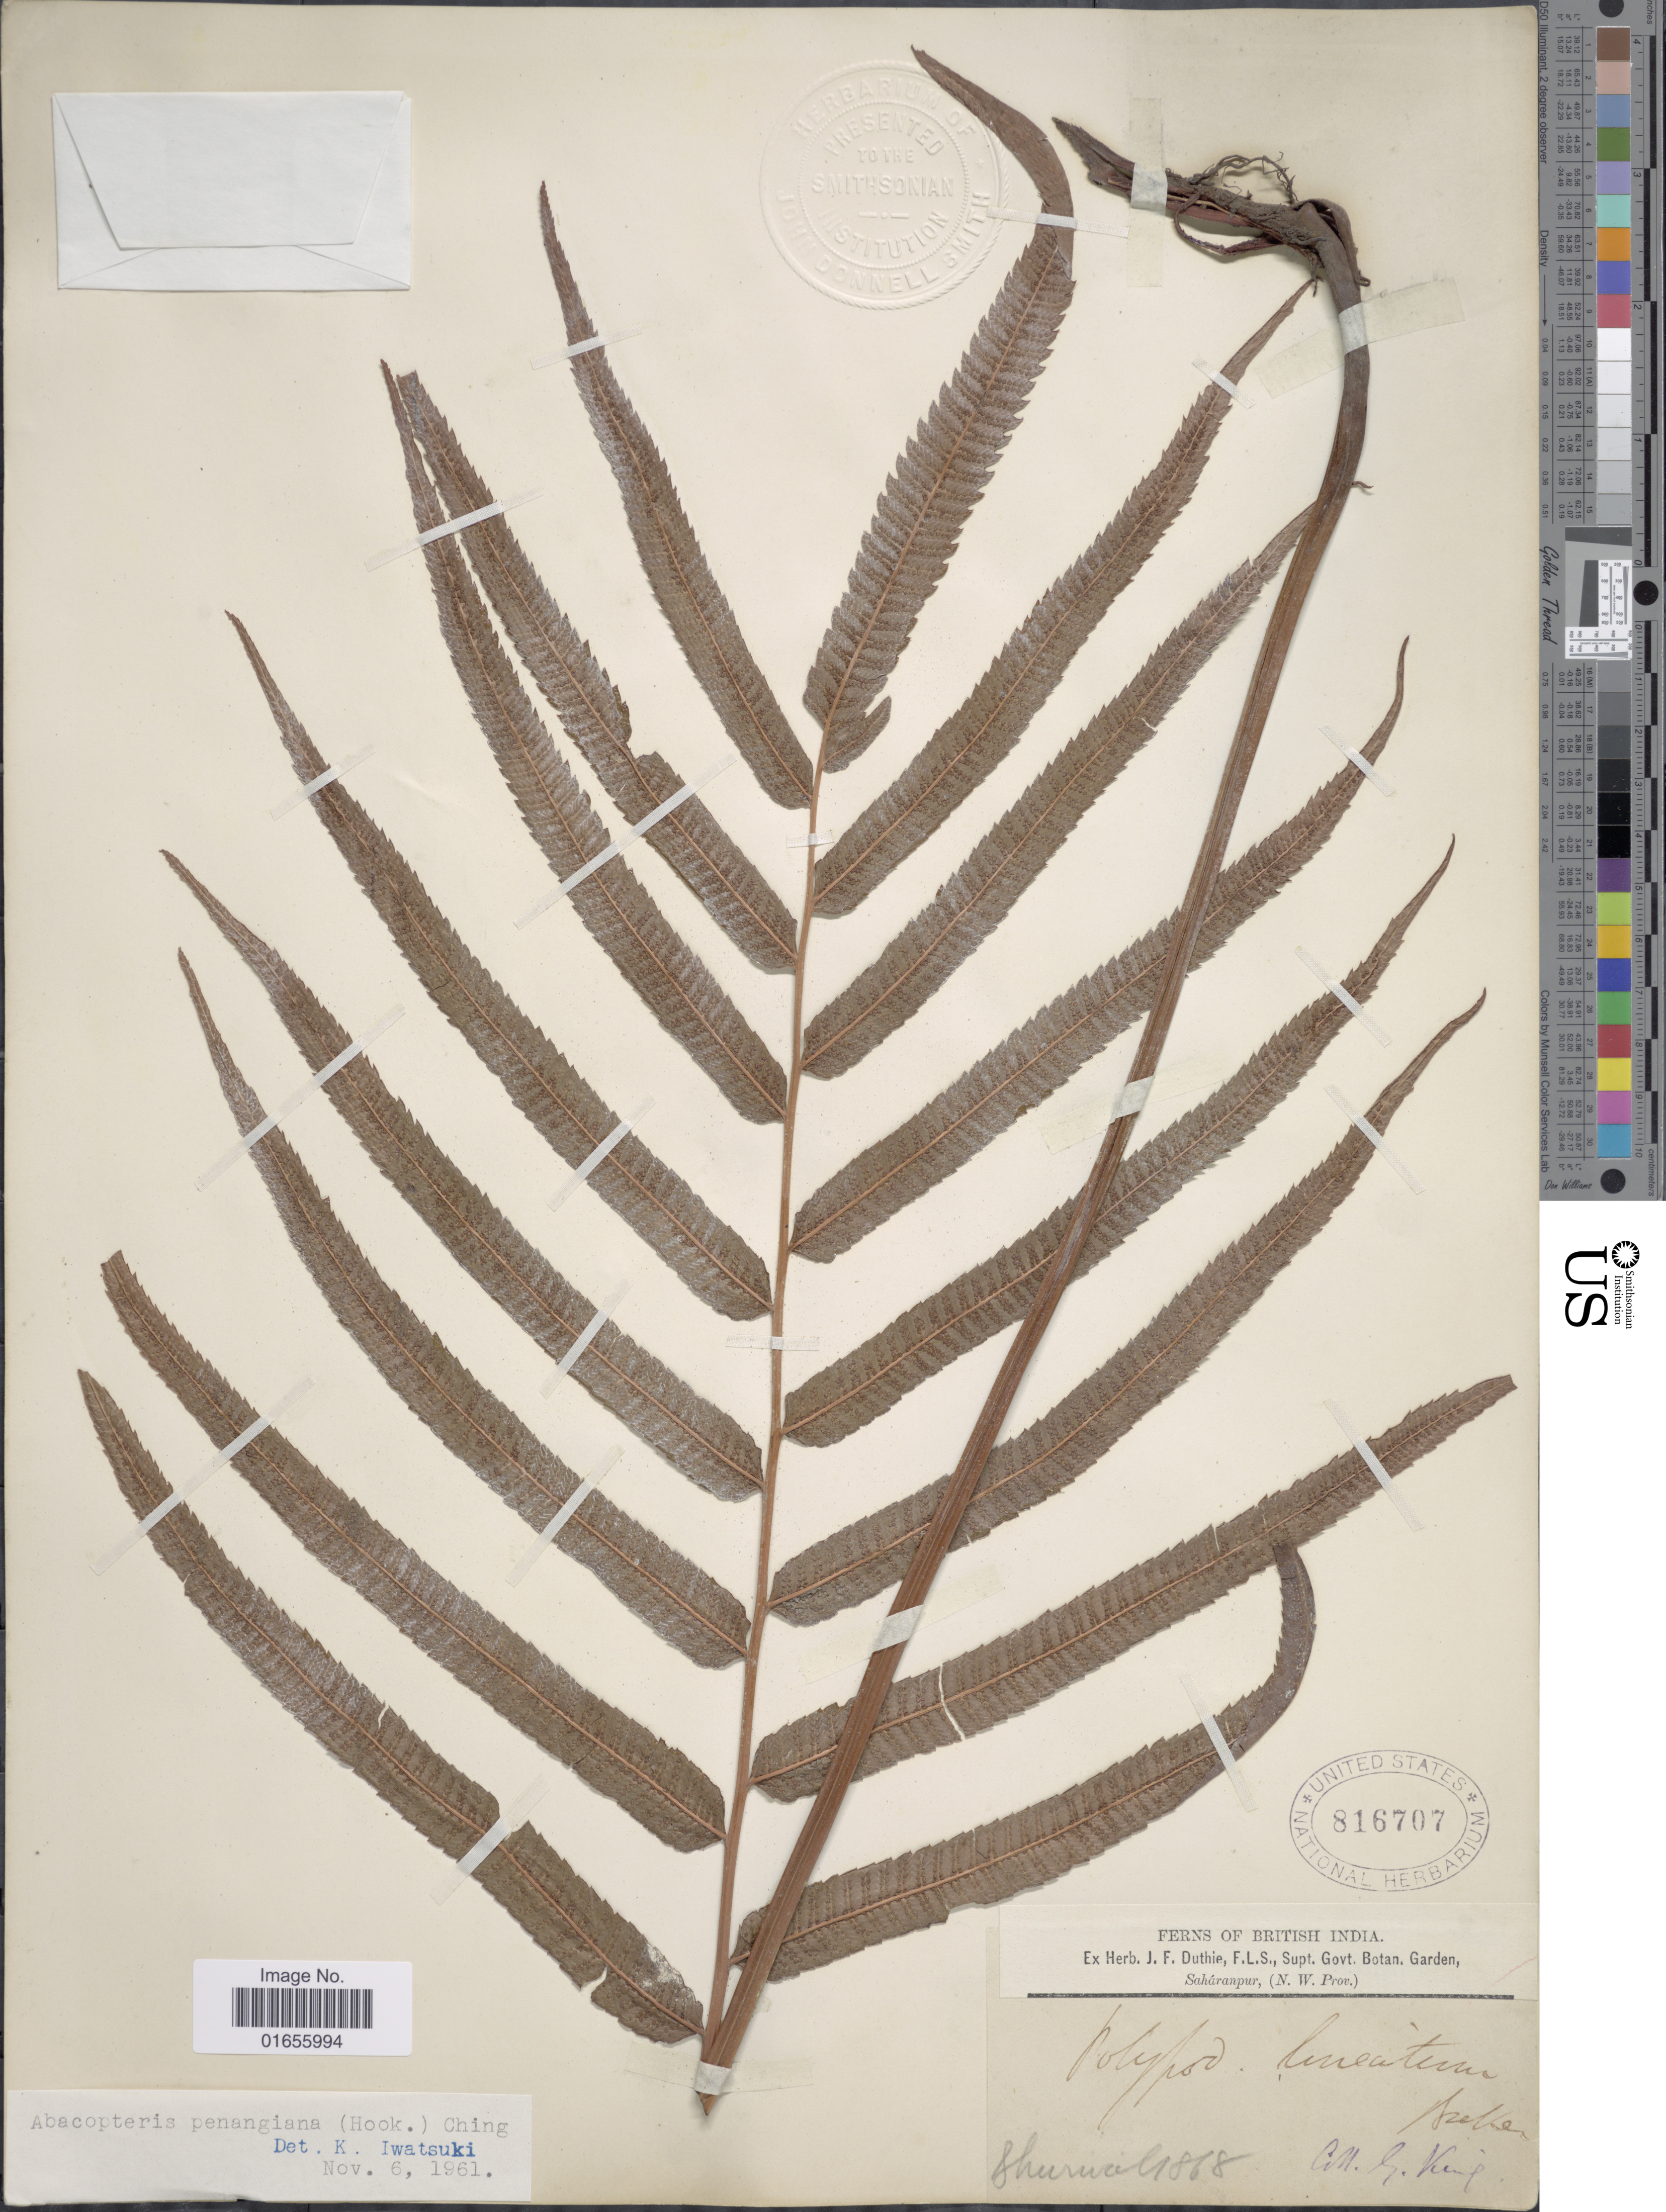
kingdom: Plantae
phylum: Tracheophyta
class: Polypodiopsida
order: Polypodiales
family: Thelypteridaceae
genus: Pronephrium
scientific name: Pronephrium penangiana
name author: (Hook.) Holttum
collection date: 1868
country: India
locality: British India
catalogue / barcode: US 816707